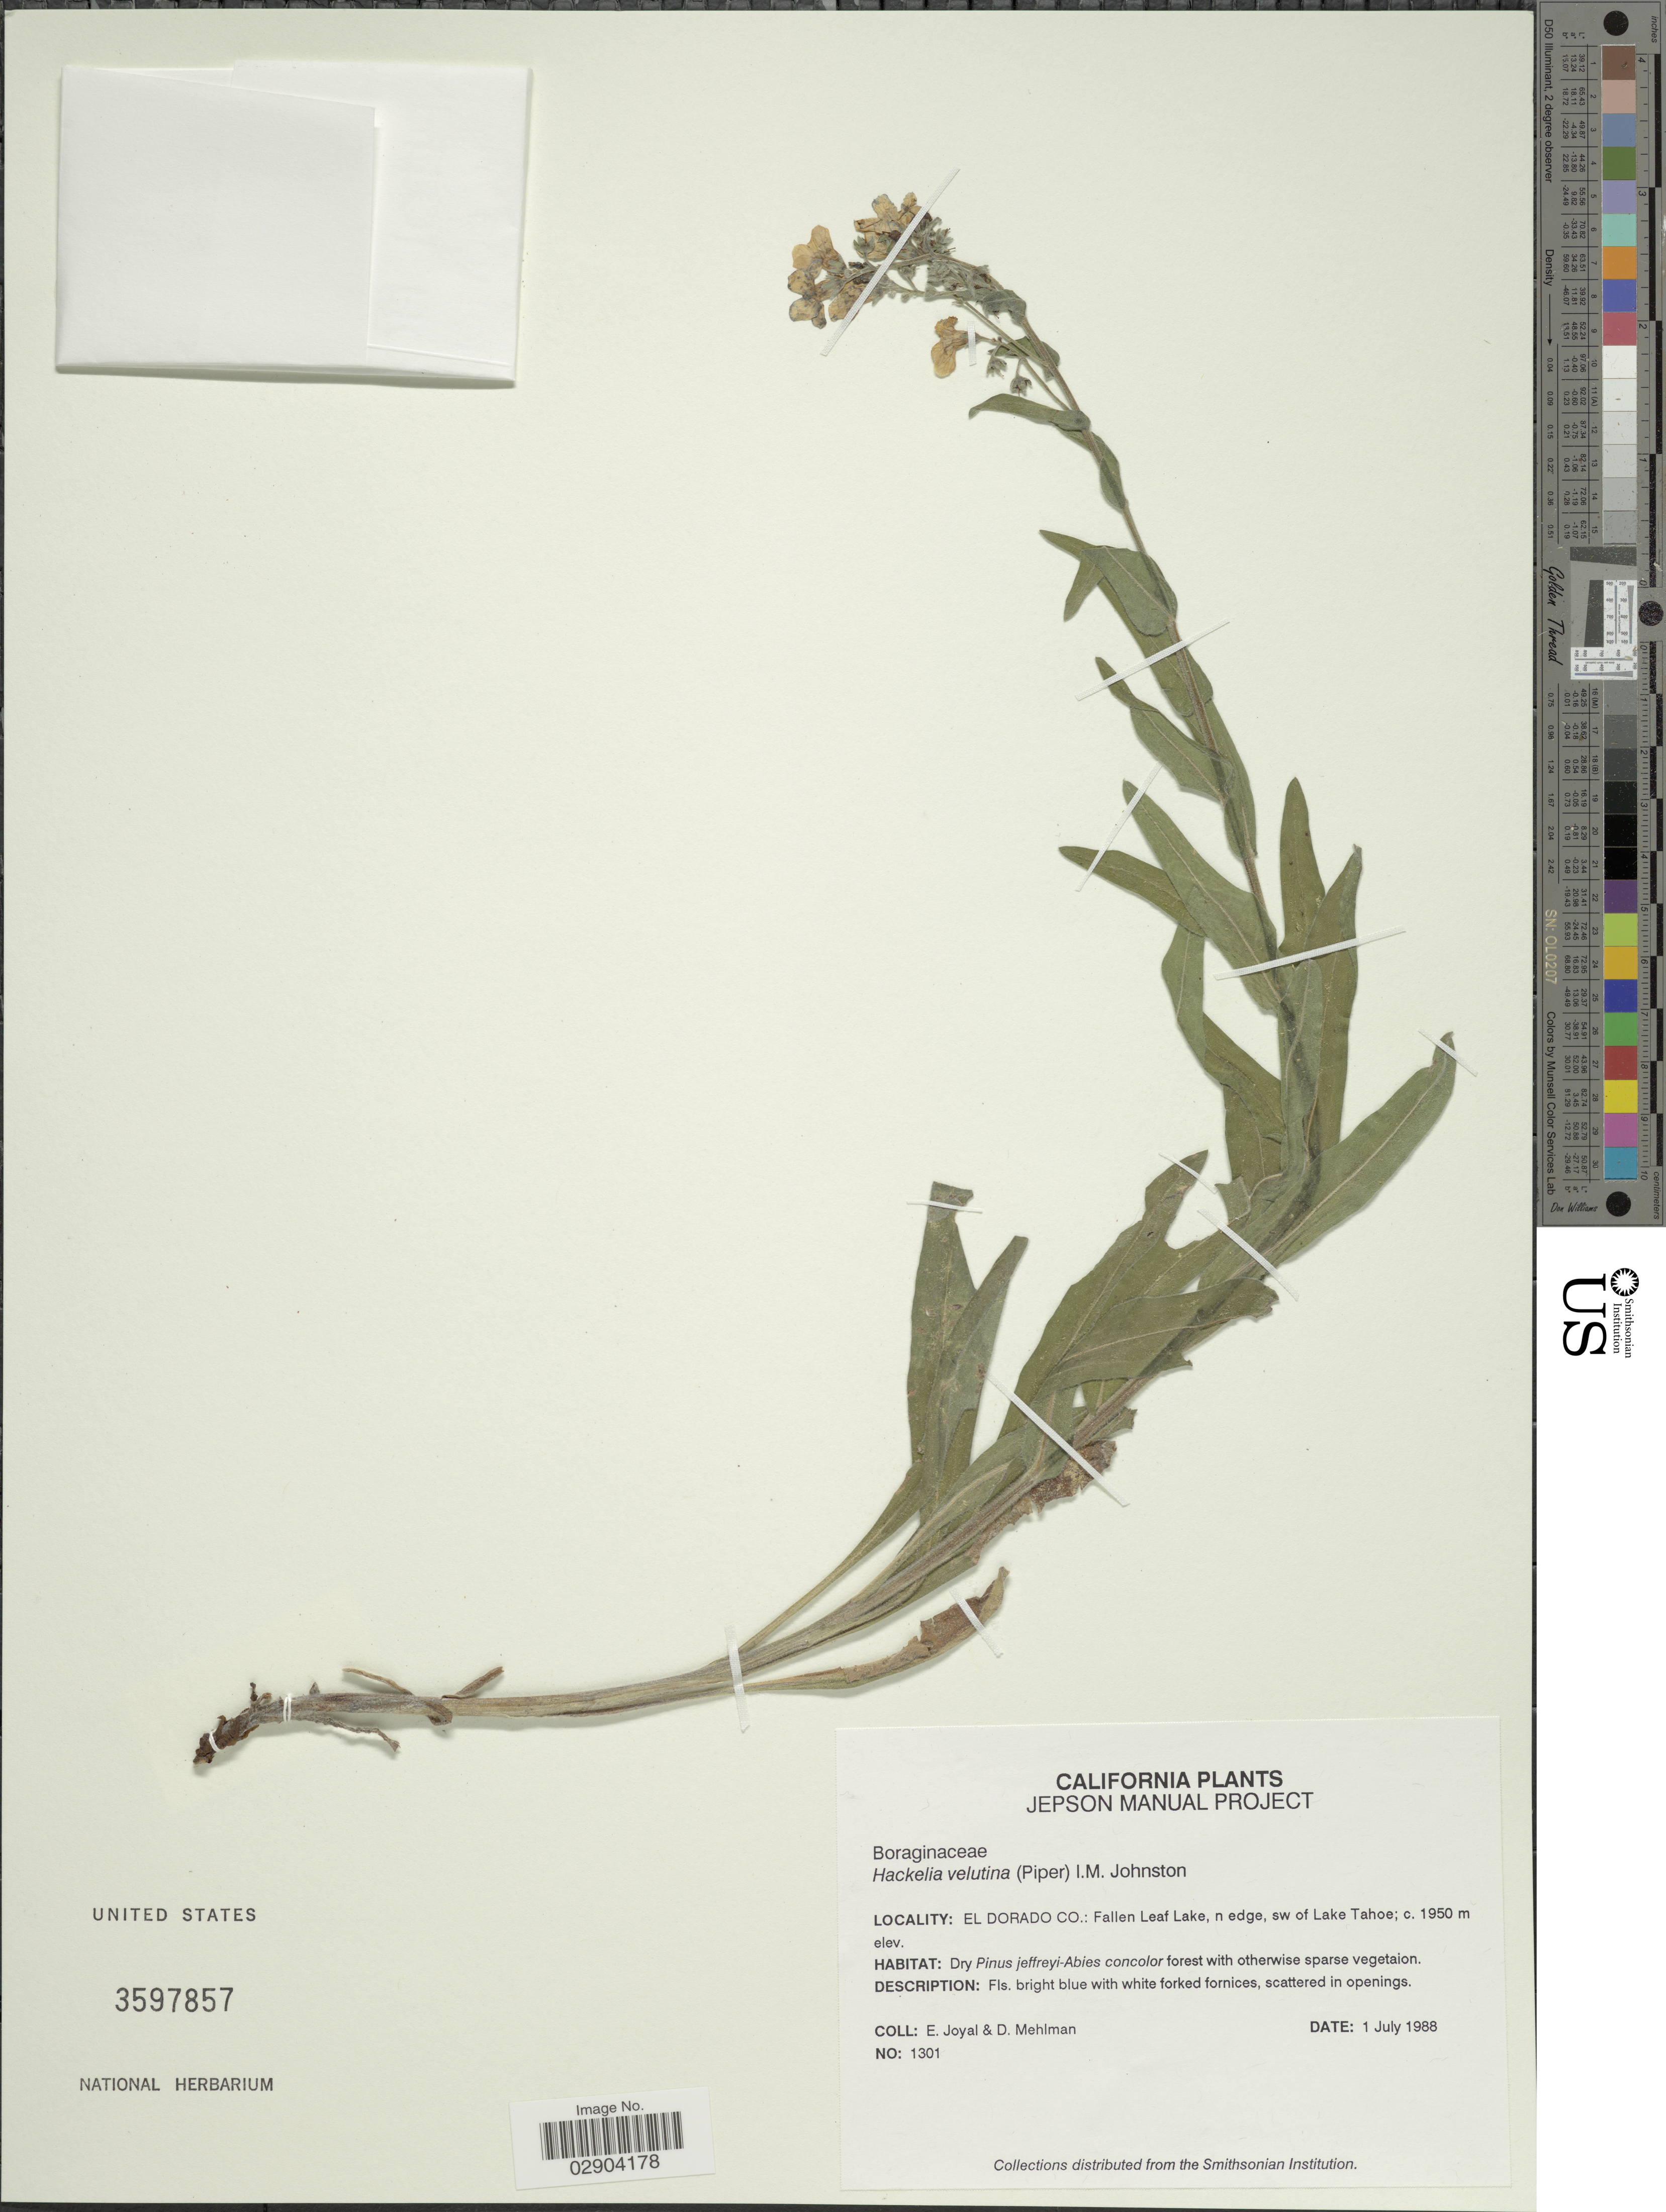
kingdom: Plantae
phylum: Tracheophyta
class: Magnoliopsida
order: Boraginales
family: Boraginaceae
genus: Hackelia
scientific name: Hackelia velutina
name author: (Piper) I.M. Johnst.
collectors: E. Joyal & D. Mehlman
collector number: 1301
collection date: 1988-07-01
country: United States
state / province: California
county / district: El Dorado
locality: Jepson Manual Project. El Dorado Co.: Fallen Leaf Lake, n edge, sw of Lake Tahoe.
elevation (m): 1950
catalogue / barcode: US 3597857